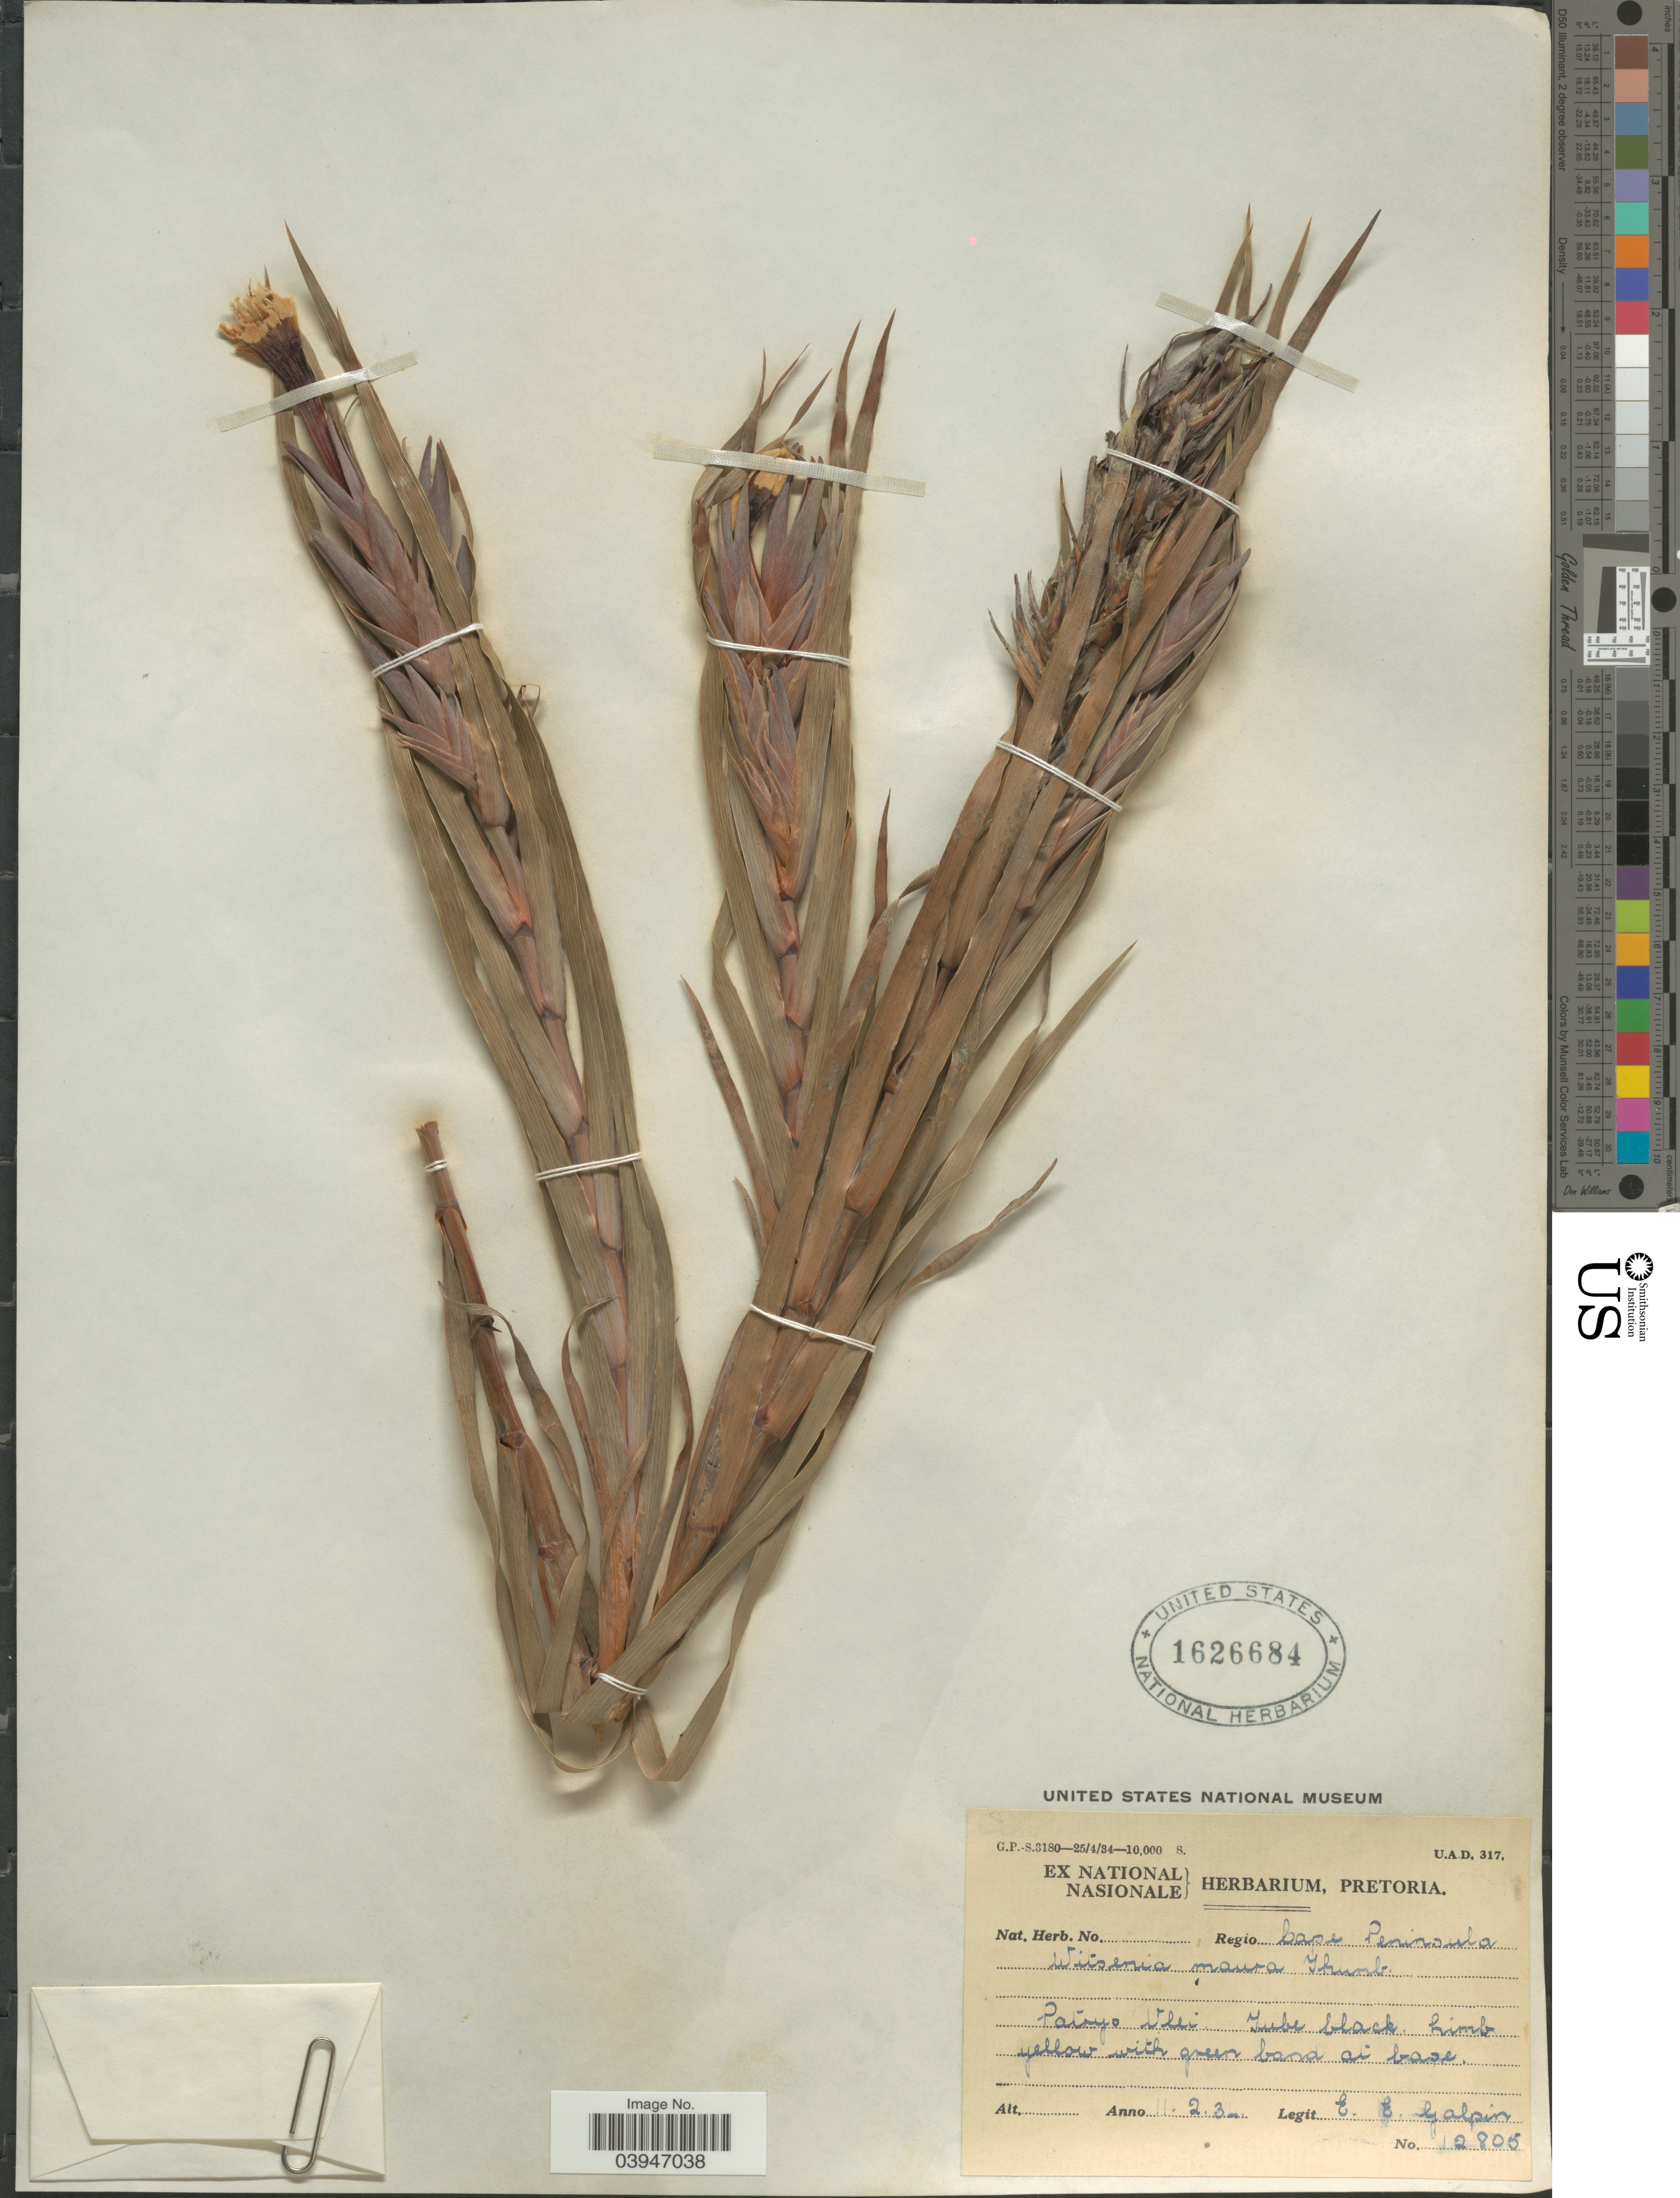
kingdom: Plantae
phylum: Tracheophyta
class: Liliopsida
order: Asparagales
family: Iridaceae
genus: Witsenia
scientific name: Witsenia maura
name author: (L.) Thunb.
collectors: E. Galpin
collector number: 12805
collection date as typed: Transcribed d/m/y: 11/2/34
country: South Africa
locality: Regio Cape Peninsula. Patryo Vlei.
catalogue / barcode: US 1626684